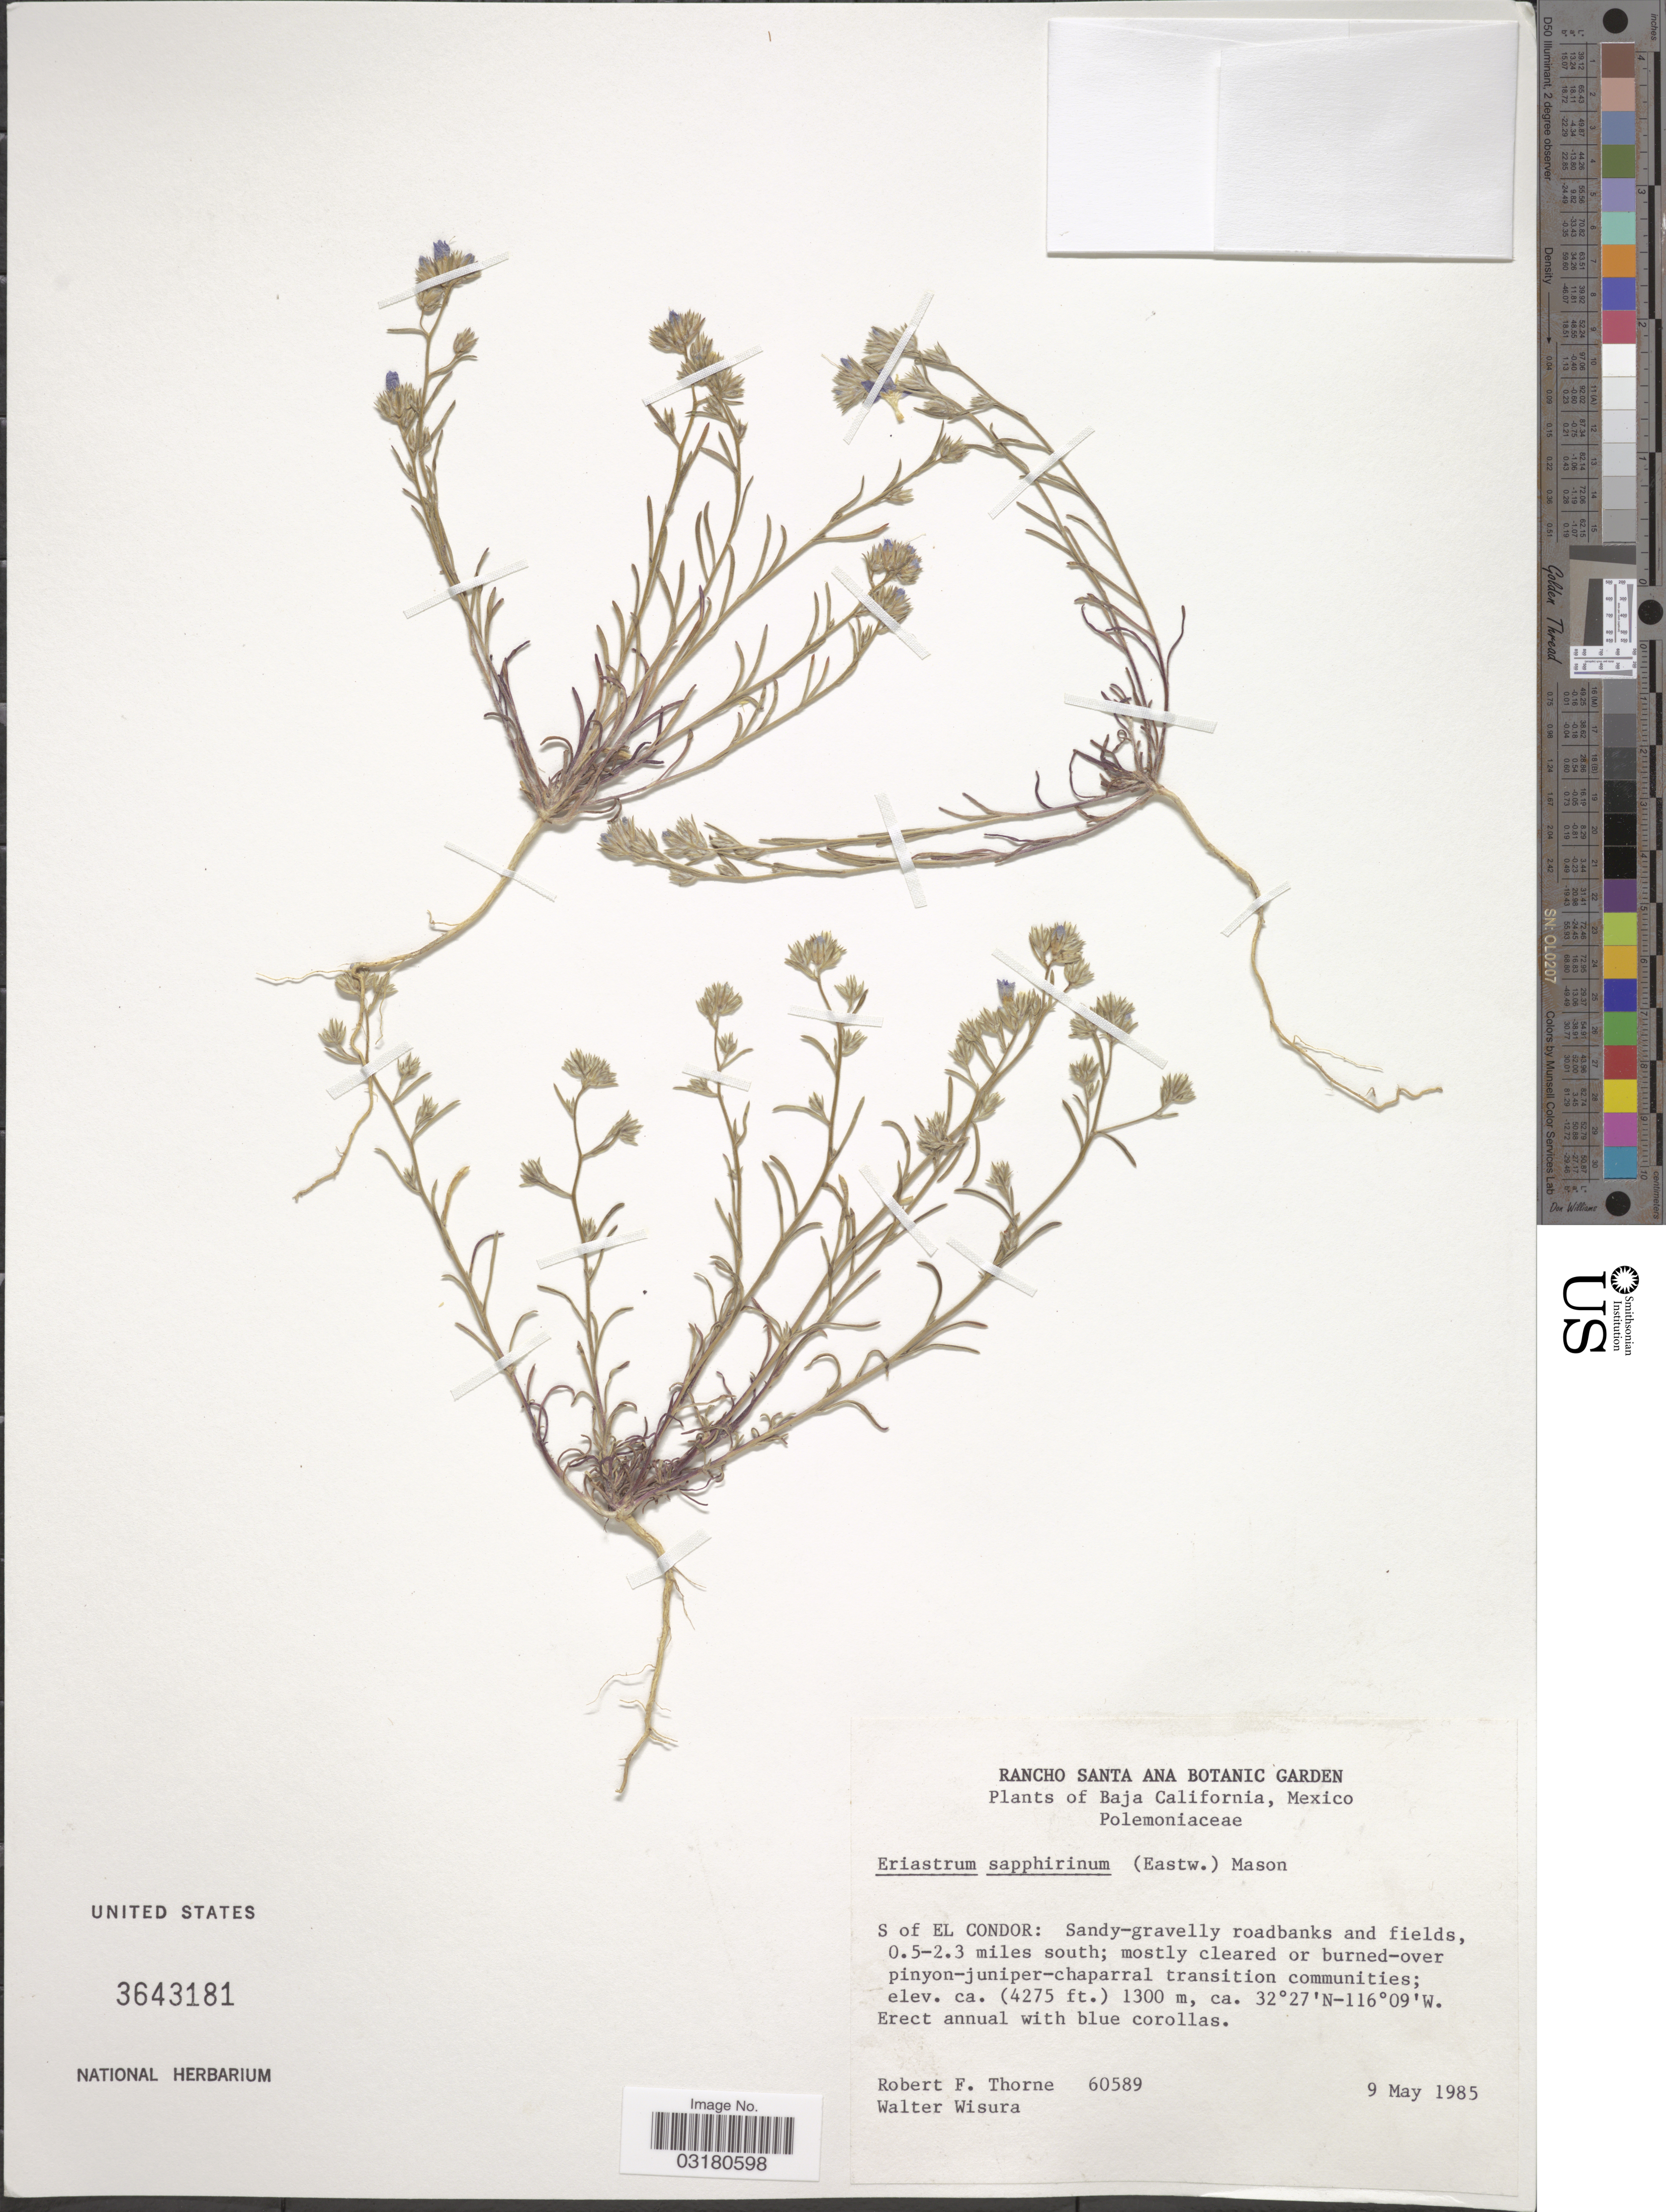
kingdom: Plantae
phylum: Tracheophyta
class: Magnoliopsida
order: Ericales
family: Polemoniaceae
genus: Eriastrum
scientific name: Eriastrum sapphirinum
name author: (Eastw.) H. Mason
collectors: R. F. Thorne & W. Wisura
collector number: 60589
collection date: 1985-05-09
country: Mexico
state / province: Baja California Norte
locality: S of El Condor. 0.5-2.3 miles south.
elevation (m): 1300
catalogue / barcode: US 3643181